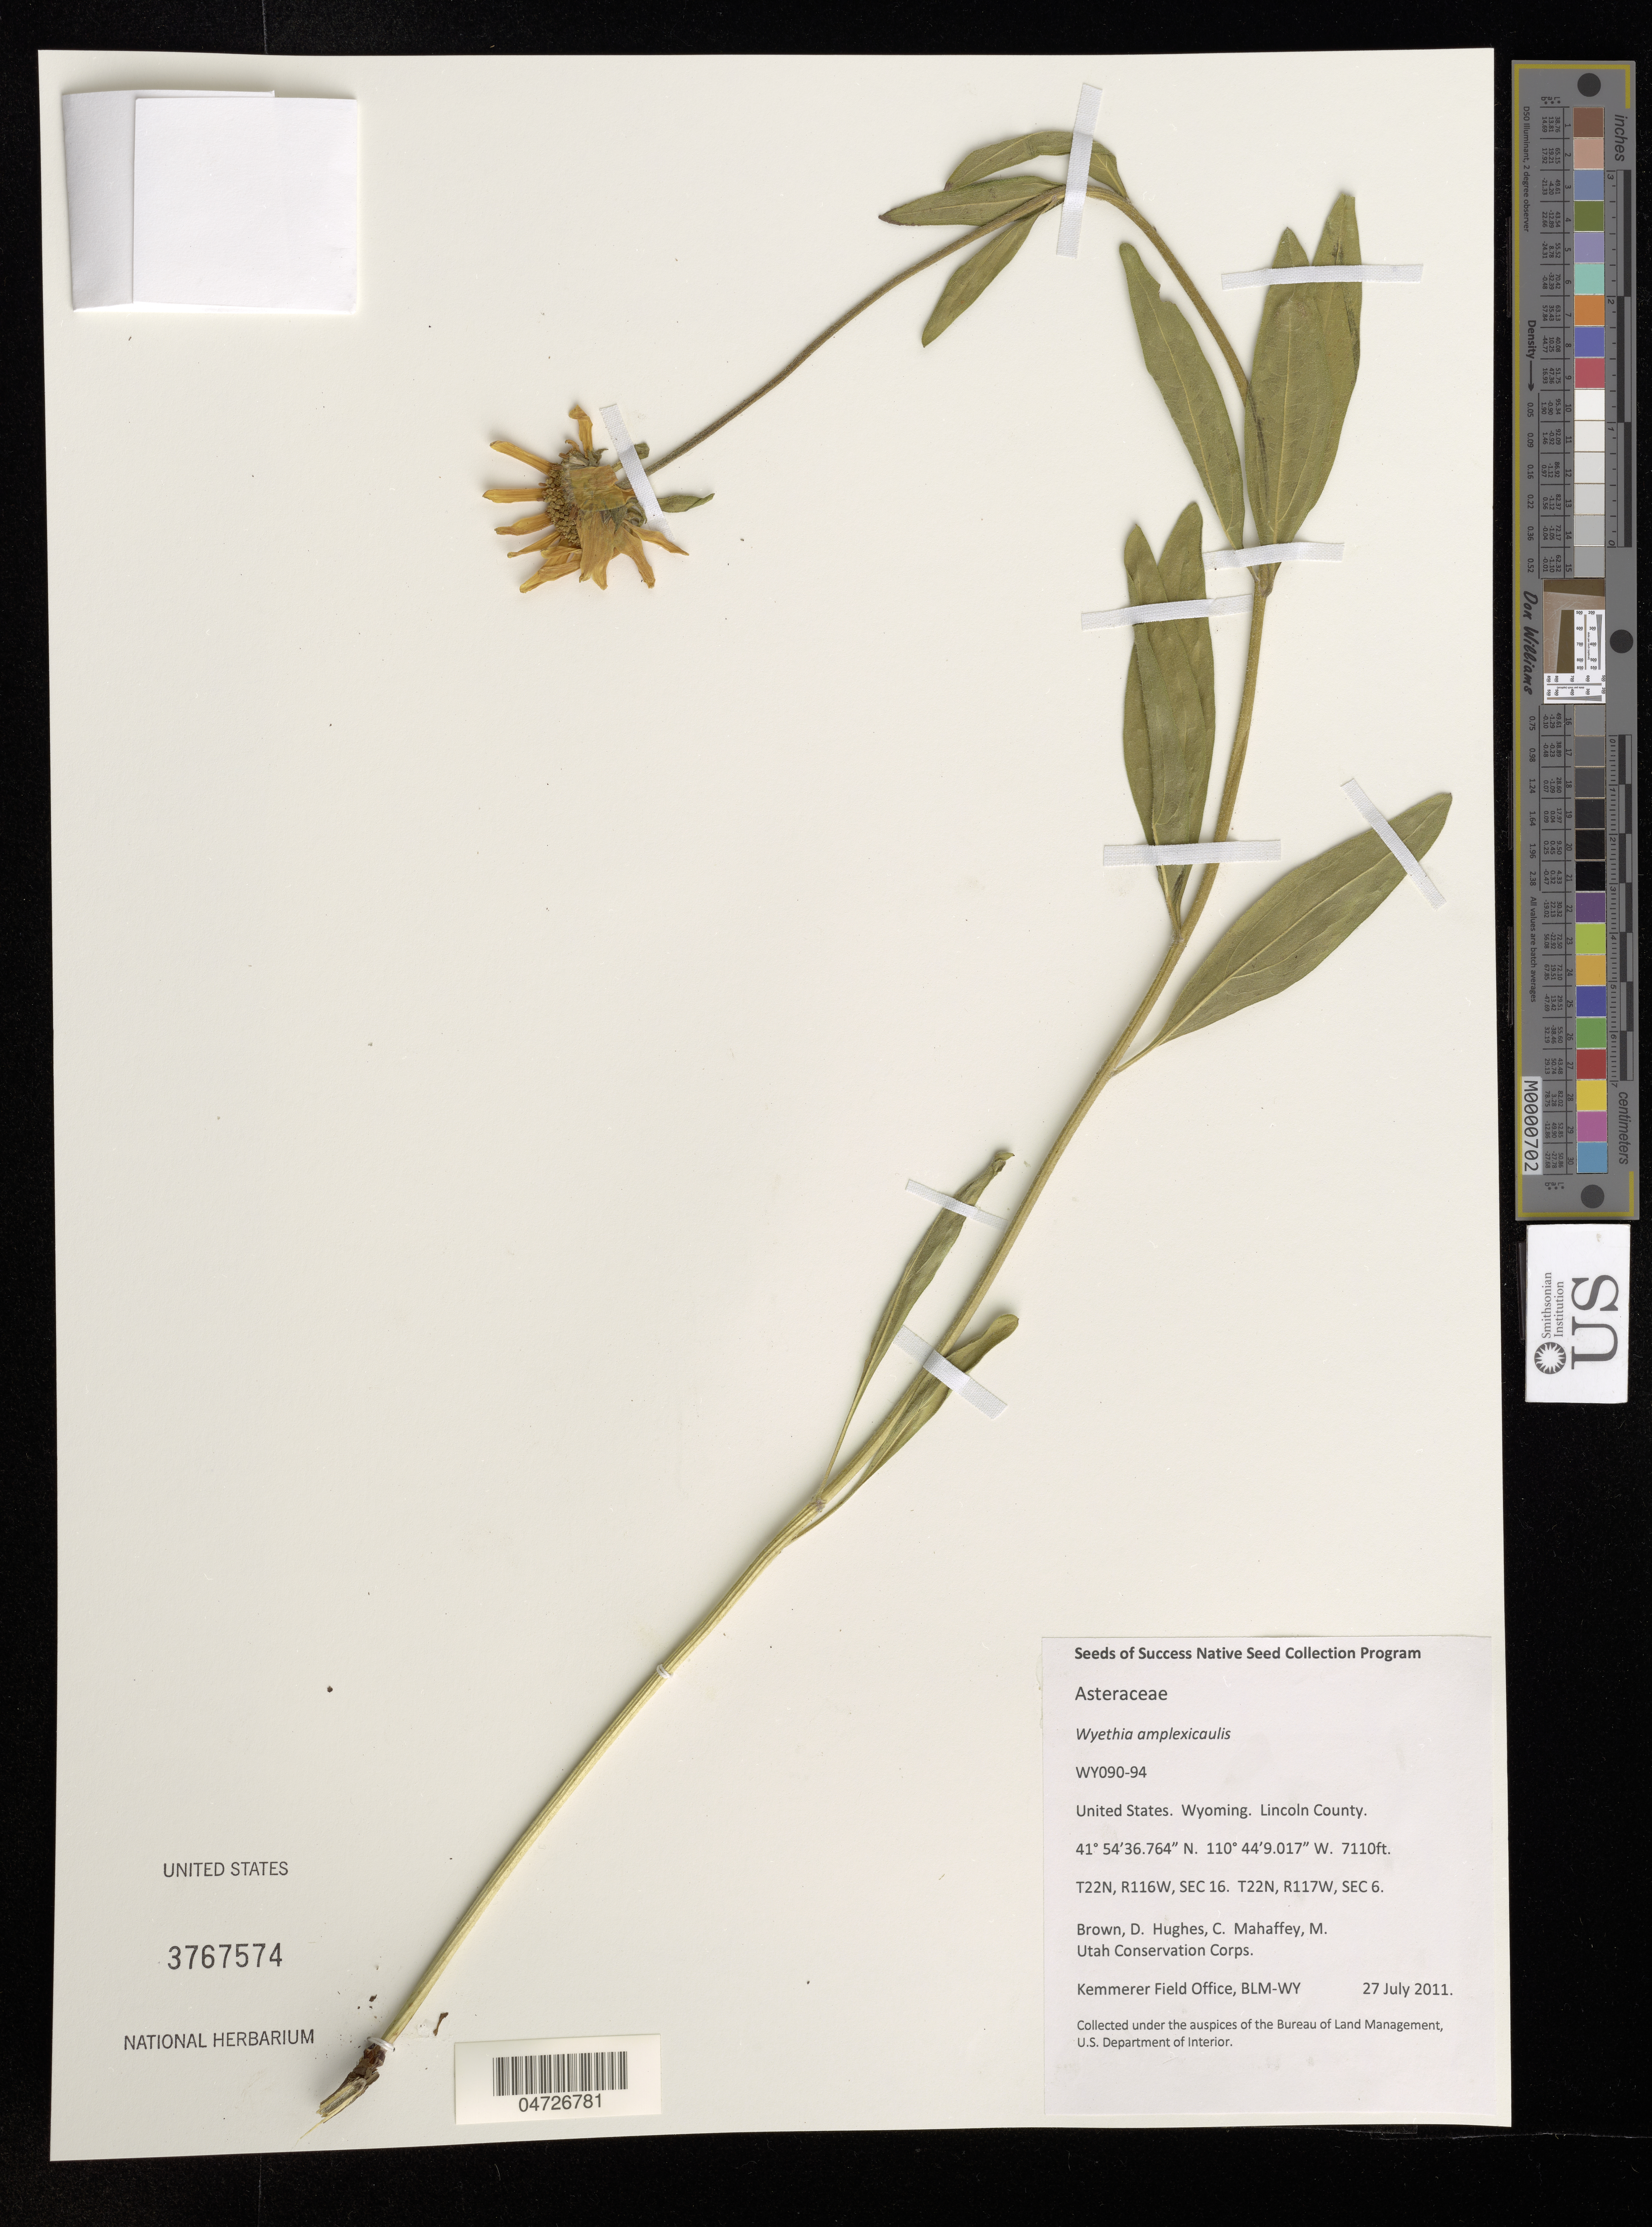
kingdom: Plantae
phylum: Tracheophyta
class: Magnoliopsida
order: Asterales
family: Asteraceae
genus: Wyethia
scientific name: Wyethia amplexicaulis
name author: Nutt.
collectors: D. Brown, C. Hughes & M. Mahaffey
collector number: WY090-94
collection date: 2011-07-27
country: United States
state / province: Wyoming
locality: Lincoln County.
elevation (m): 2167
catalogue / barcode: US 3767574